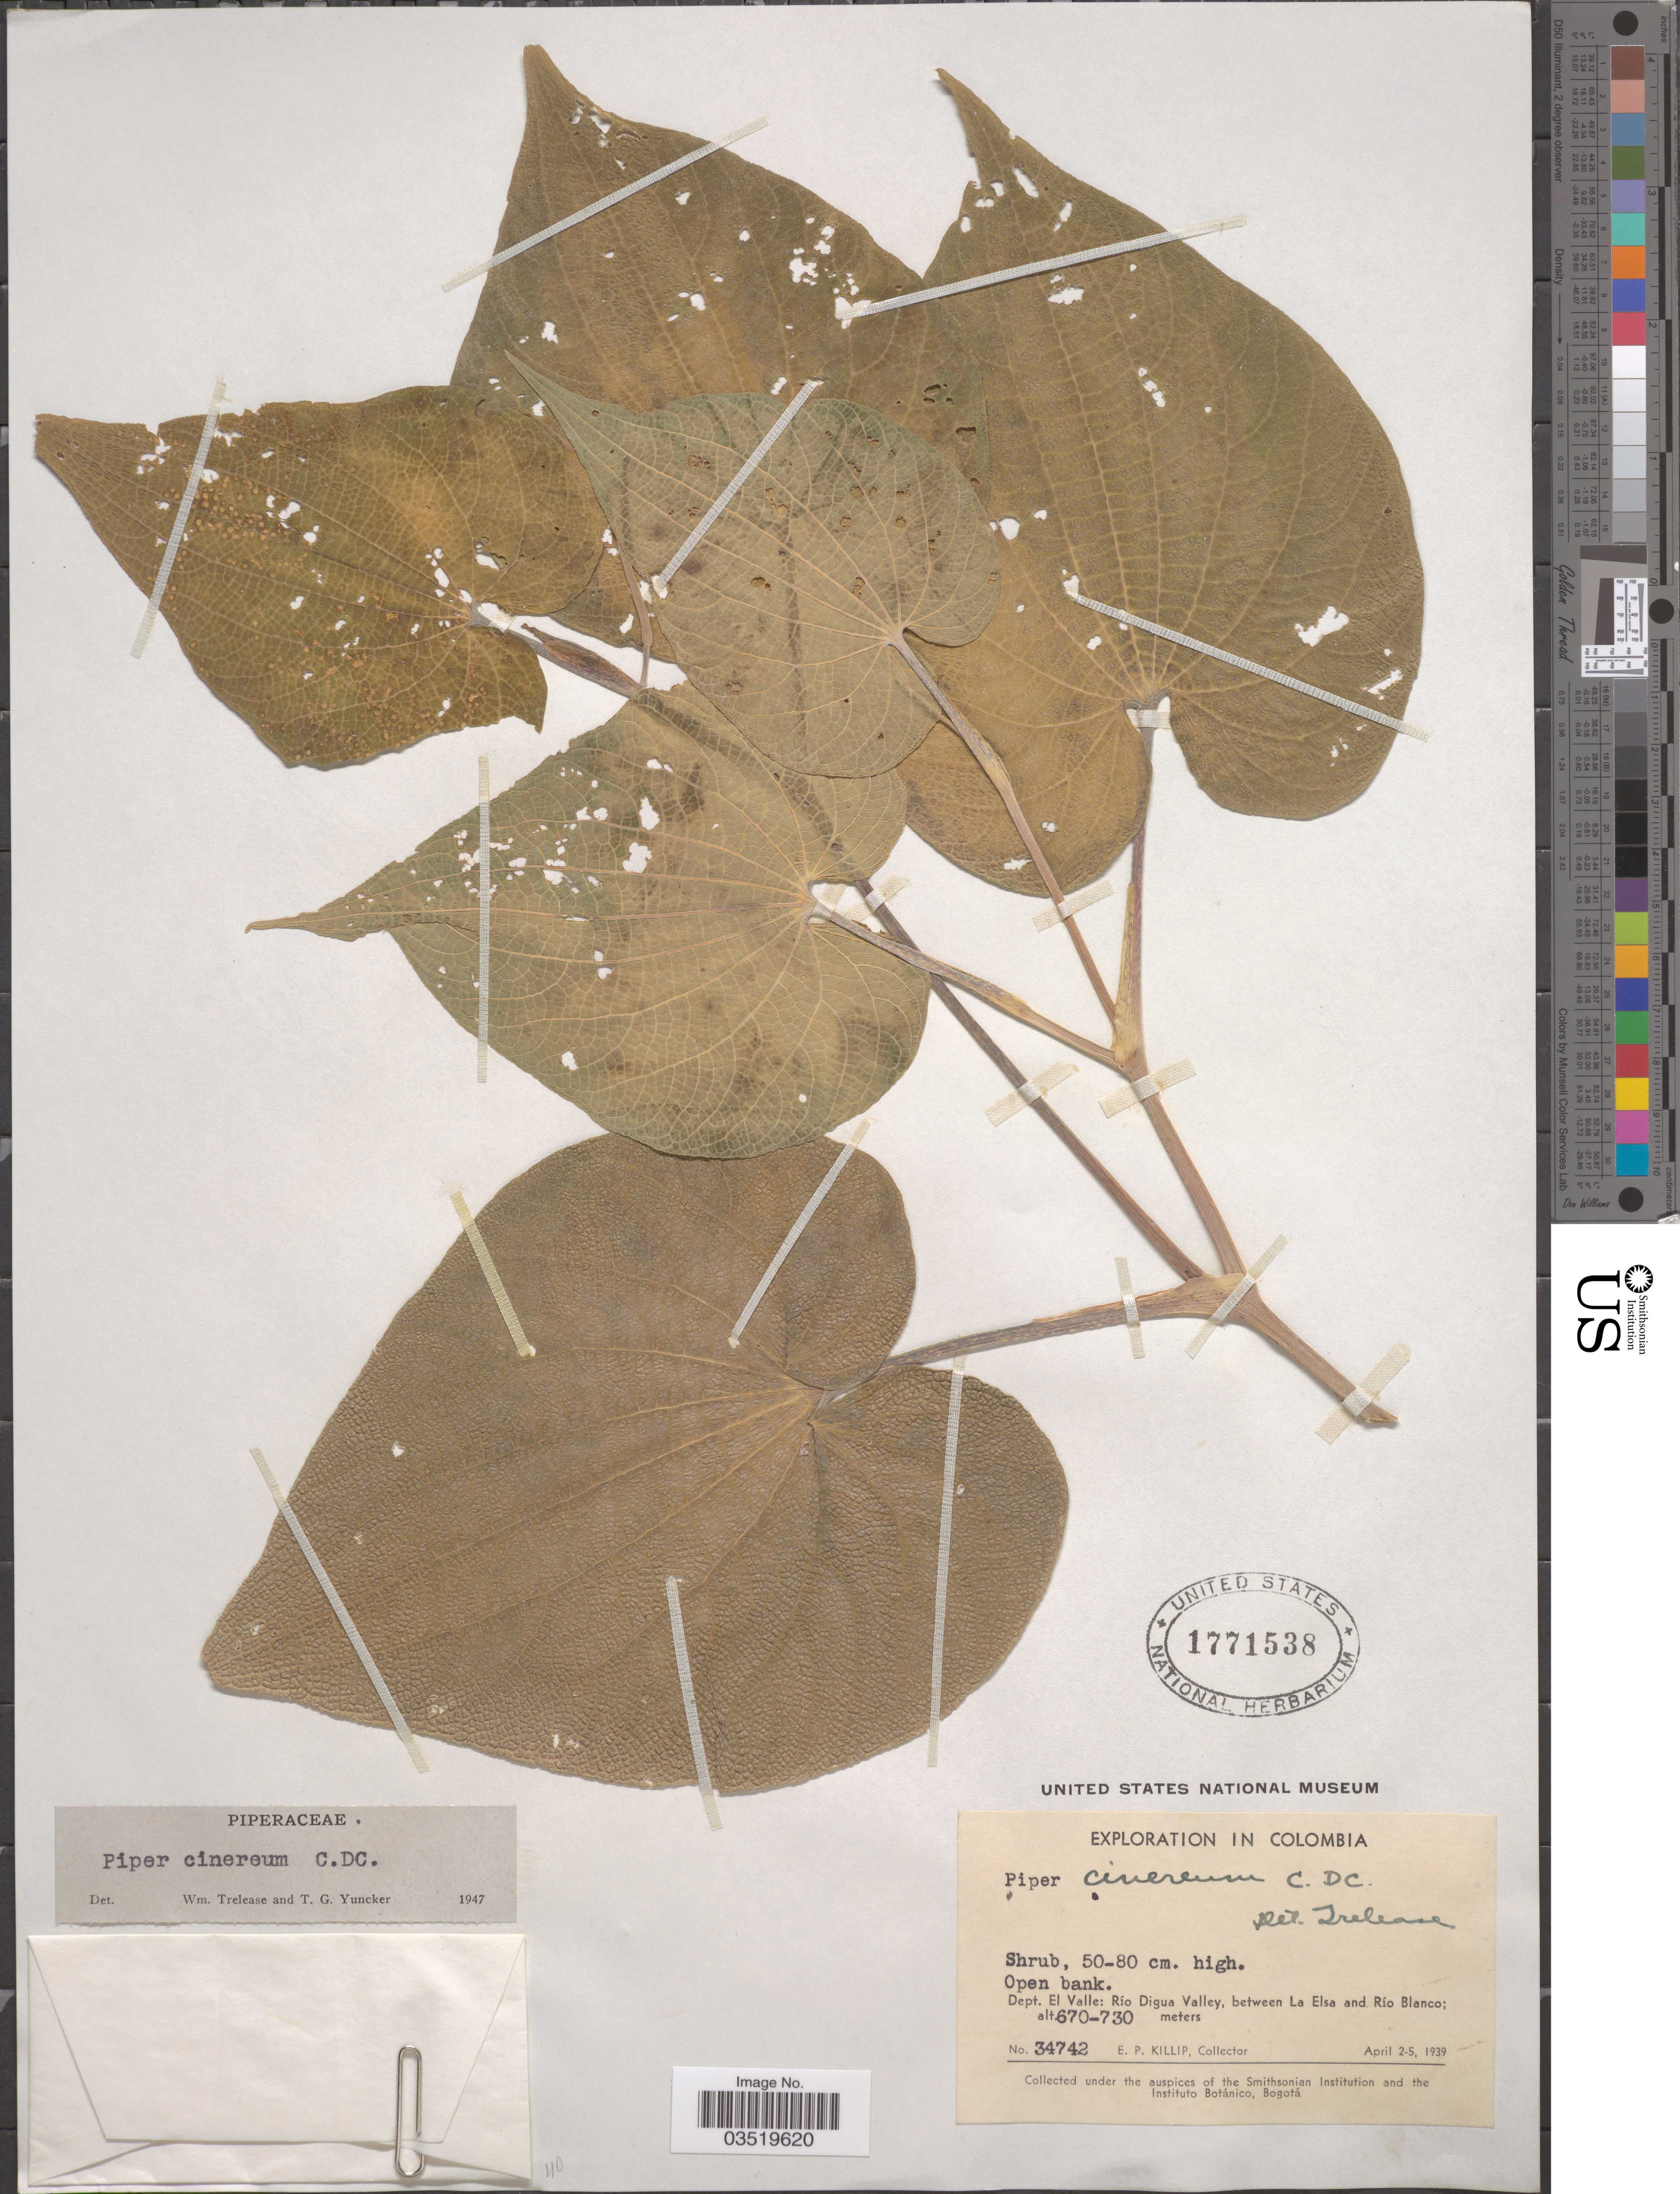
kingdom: Plantae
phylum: Tracheophyta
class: Magnoliopsida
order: Piperales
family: Piperaceae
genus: Piper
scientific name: Piper cinereum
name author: C. DC.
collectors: E. P. Killip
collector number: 34742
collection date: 1939-04-02/1939-04-05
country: Colombia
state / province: Valle del Cauca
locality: Dept. El Valle: Río Digua Valley, between La Elsa and Río Blanco.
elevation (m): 670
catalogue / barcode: US 1771538